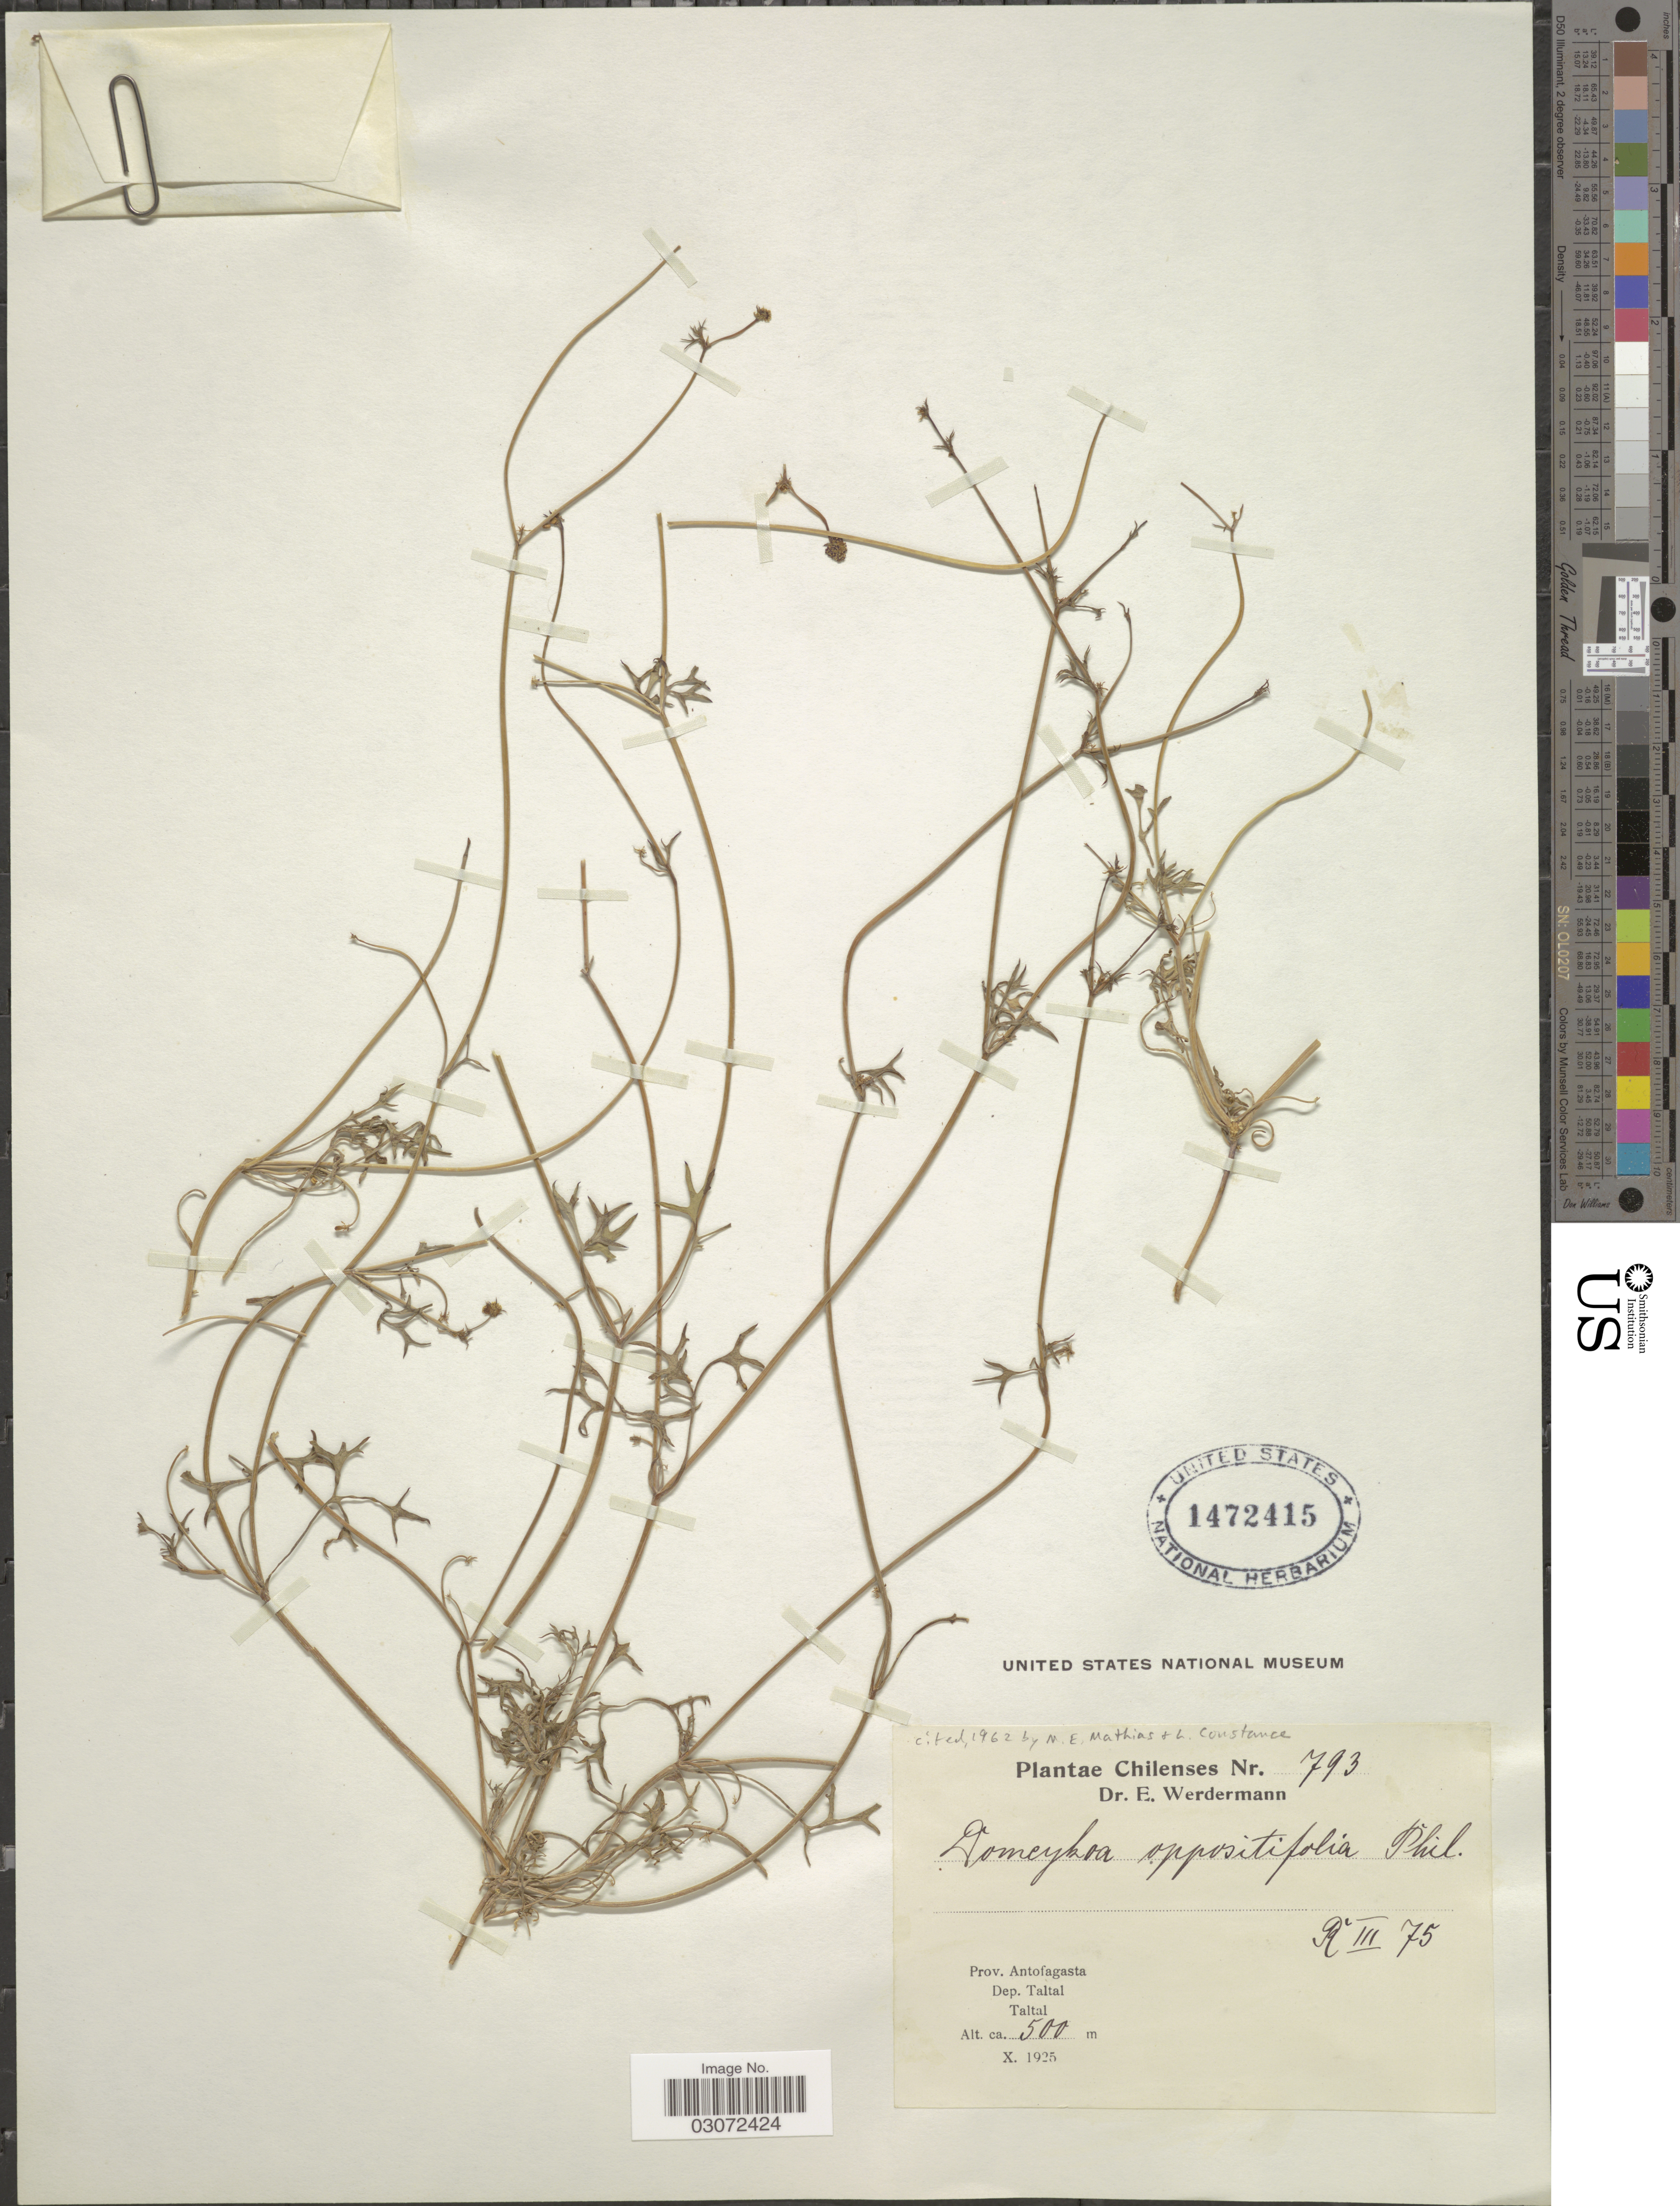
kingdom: Plantae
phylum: Tracheophyta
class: Magnoliopsida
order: Apiales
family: Apiaceae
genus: Domeykoa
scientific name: Domeykoa oppositifolia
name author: Phil.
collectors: E. Werdermann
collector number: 793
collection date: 1925-10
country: Chile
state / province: Antofagasta (II)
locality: Dep. Taltal, Taltal.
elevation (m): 500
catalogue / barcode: US 1472415